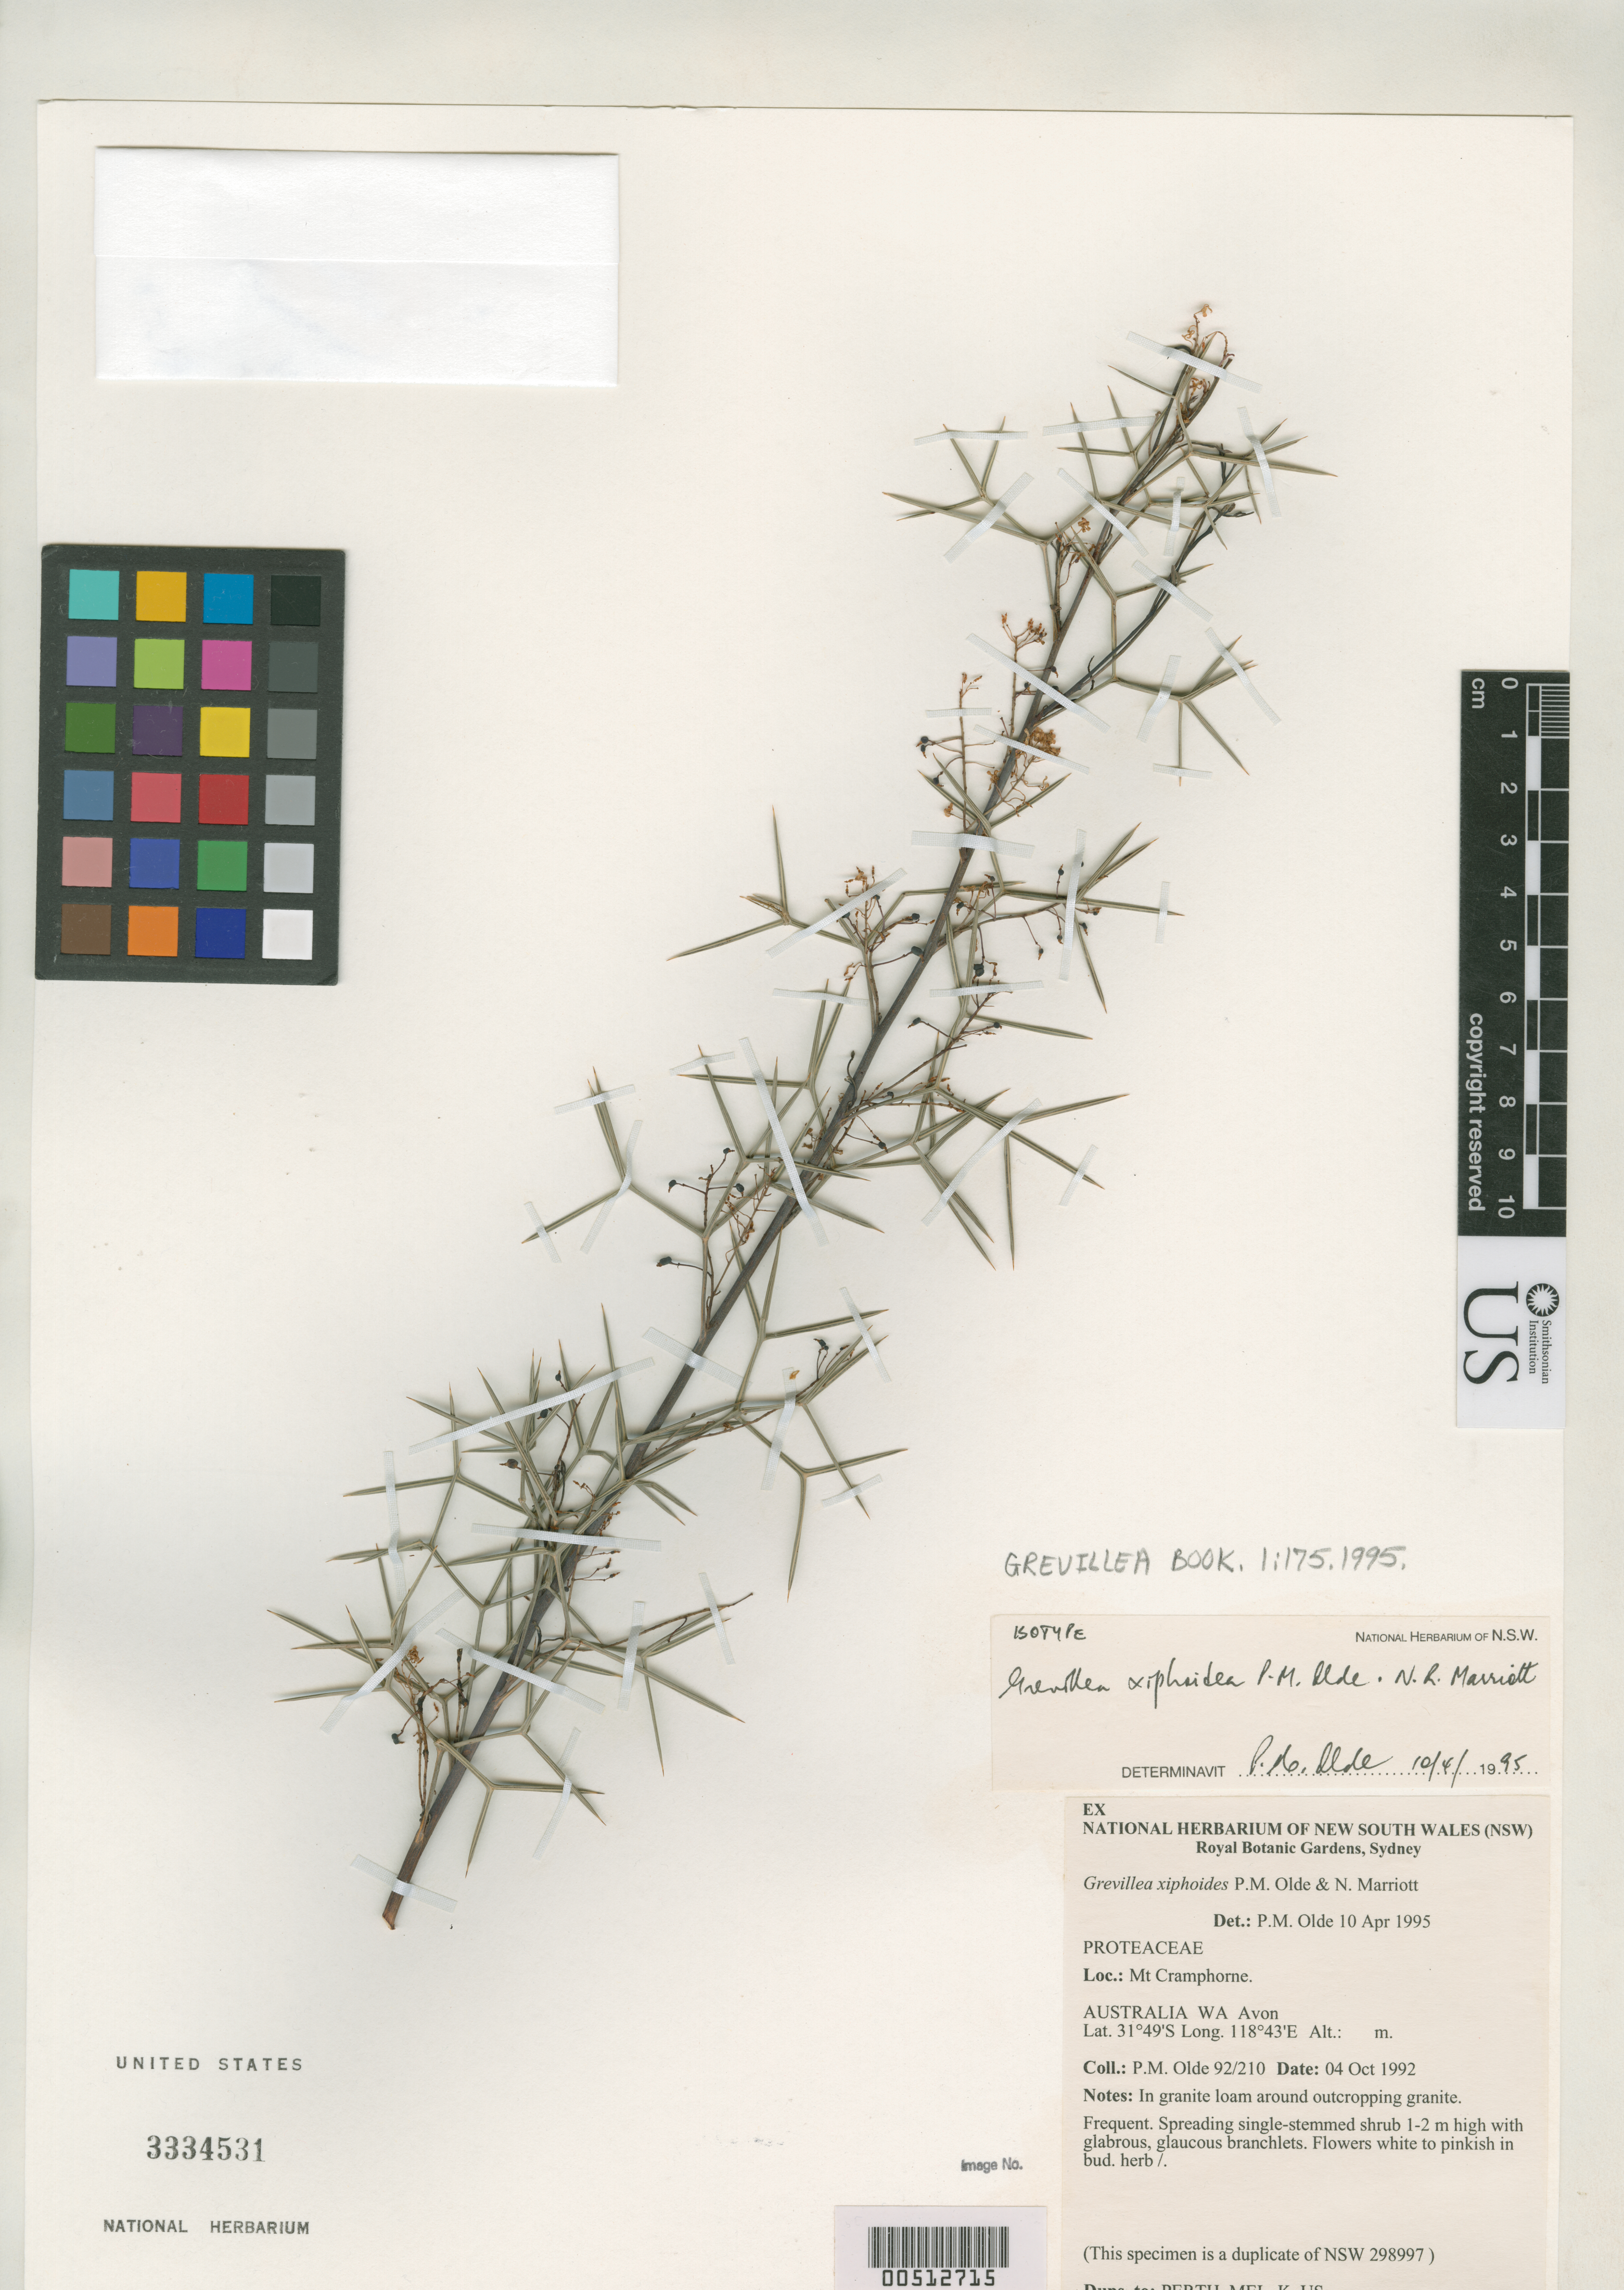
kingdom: Plantae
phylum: Tracheophyta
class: Magnoliopsida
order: Proteales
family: Proteaceae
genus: Grevillea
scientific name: Grevillea xiphoidea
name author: Olde & Marriott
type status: Isotype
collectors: P. Olde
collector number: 92/210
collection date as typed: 04 Oct 1992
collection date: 1992-10-04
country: Australia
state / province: Western Australia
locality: Mt. Cramphorne, Avon.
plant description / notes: "xiphoides" on label; "xiphoidea" according to both Tropicos & IPNI (Dec 2016)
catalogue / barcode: US 3334531